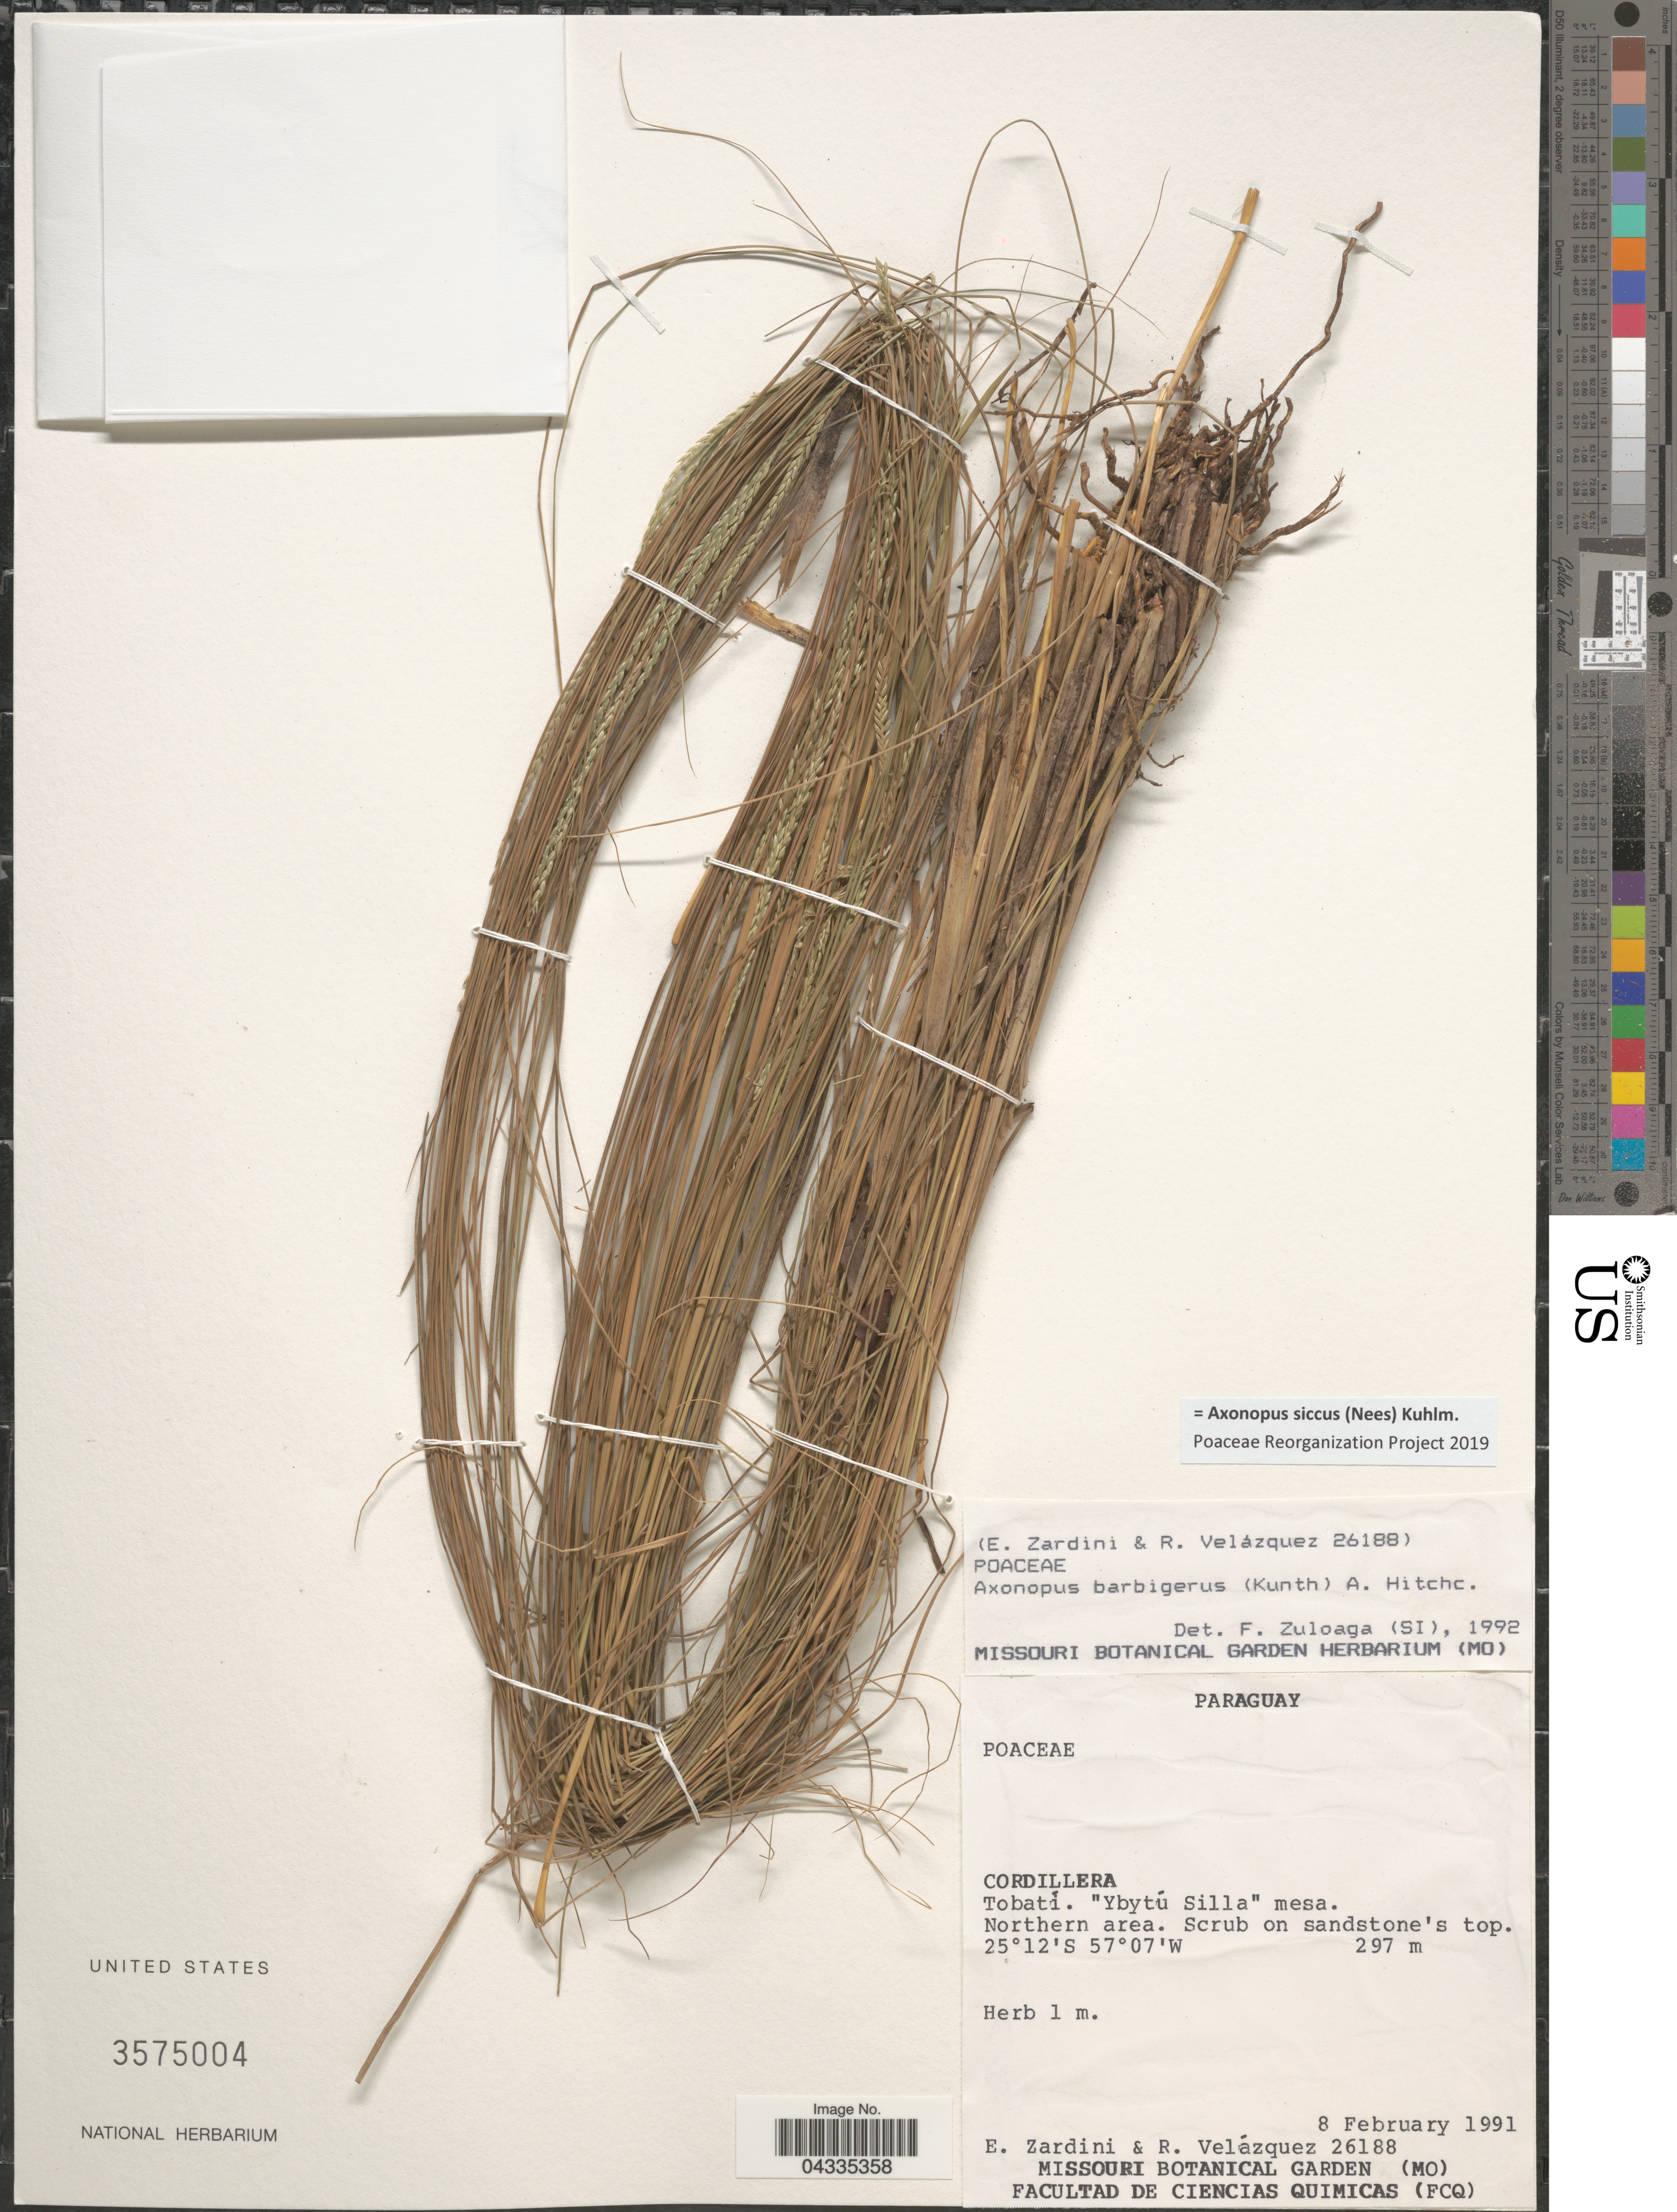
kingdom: Plantae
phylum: Tracheophyta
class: Liliopsida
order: Poales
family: Poaceae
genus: Axonopus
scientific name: Axonopus siccus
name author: (Nees) Kuhlm.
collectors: E. Zardini & R. Velázquez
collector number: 26188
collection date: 1991-02-08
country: Paraguay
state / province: Cordillera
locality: Tobati. "Ybytú Silla" mesa. Northern area. Scrub on sandstone's top.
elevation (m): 297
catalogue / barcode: US 3575004